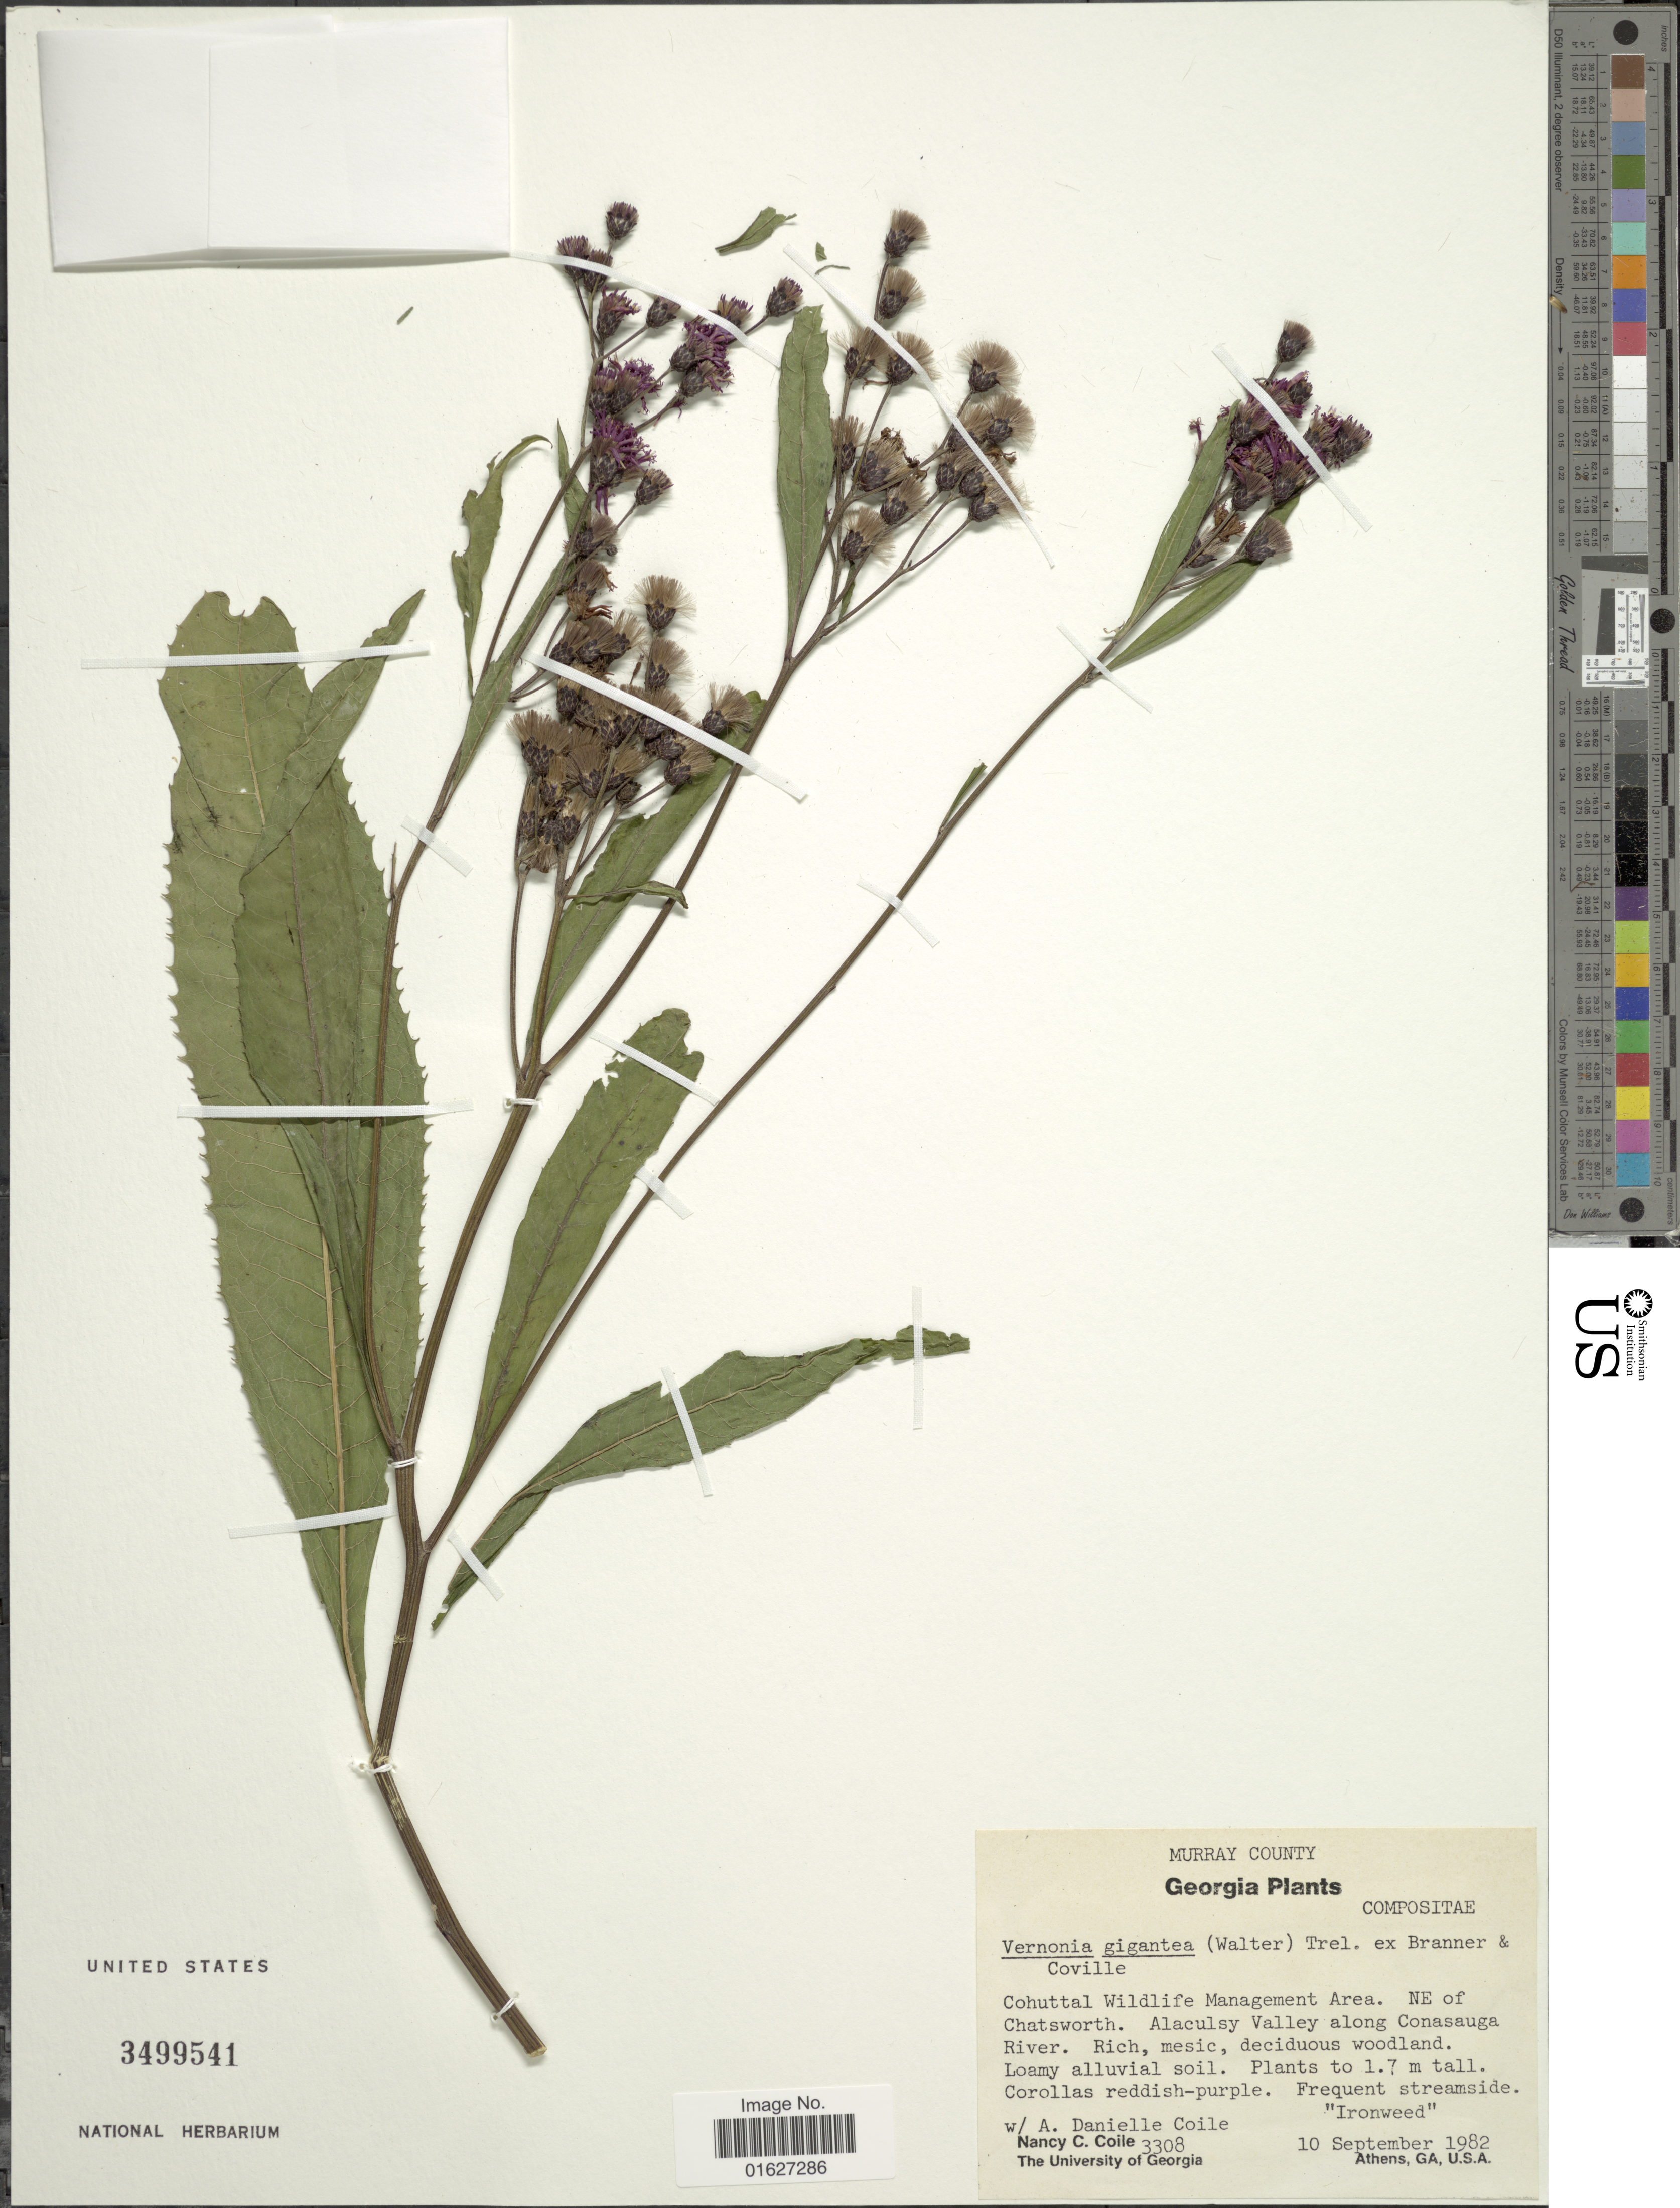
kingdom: Plantae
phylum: Tracheophyta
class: Magnoliopsida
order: Asterales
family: Asteraceae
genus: Vernonia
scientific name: Vernonia gigantea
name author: (Walter) Trel.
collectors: N. C. Coile & A. Coile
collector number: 3308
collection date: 1982-09-10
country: United States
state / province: Georgia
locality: Murray County. Georgia. Cohuttal Wildlife Management Area. NE of Chatsworth. Alaculsy Valley along Conasauga River.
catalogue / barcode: US 3499541